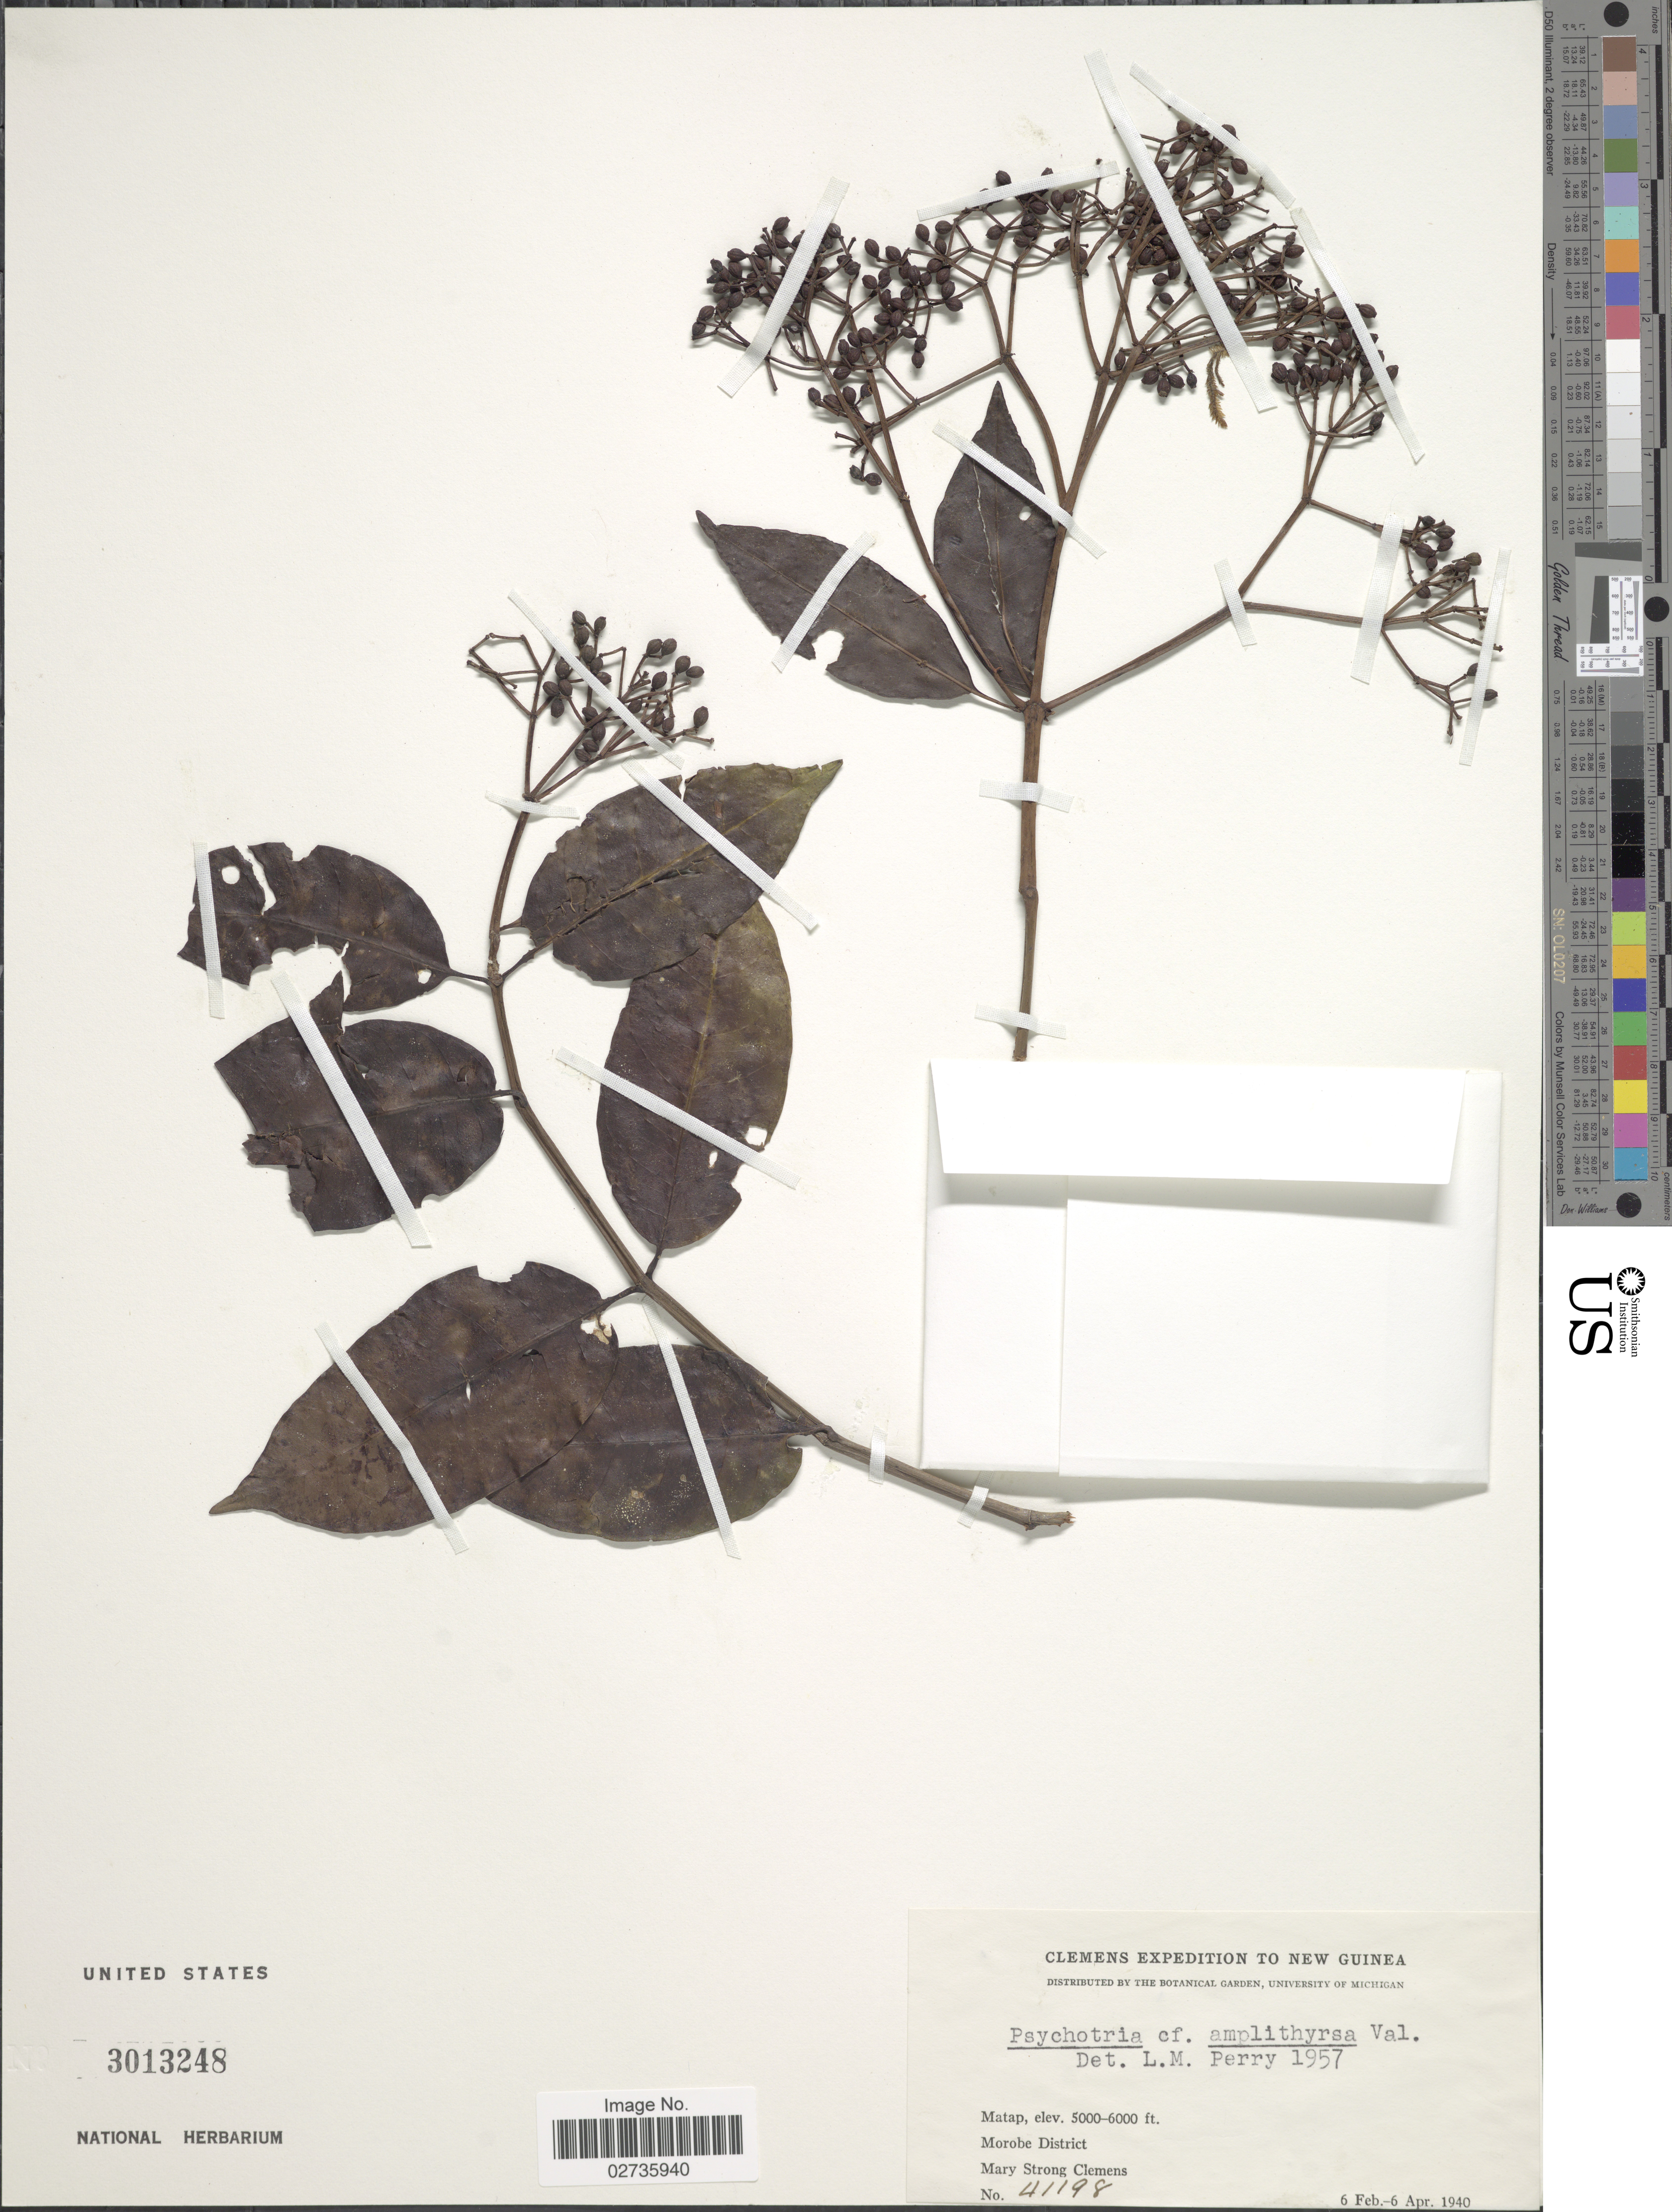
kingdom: Plantae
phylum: Tracheophyta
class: Magnoliopsida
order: Gentianales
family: Rubiaceae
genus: Psychotria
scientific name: Psychotria amplithyrsa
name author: Valeton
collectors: M. S. Clemens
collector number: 41198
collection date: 1940-02-06/1940-04-06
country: Papua New Guinea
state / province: Morobe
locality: New Guinea, Matap, Morobe District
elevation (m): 1524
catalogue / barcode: US 3013248